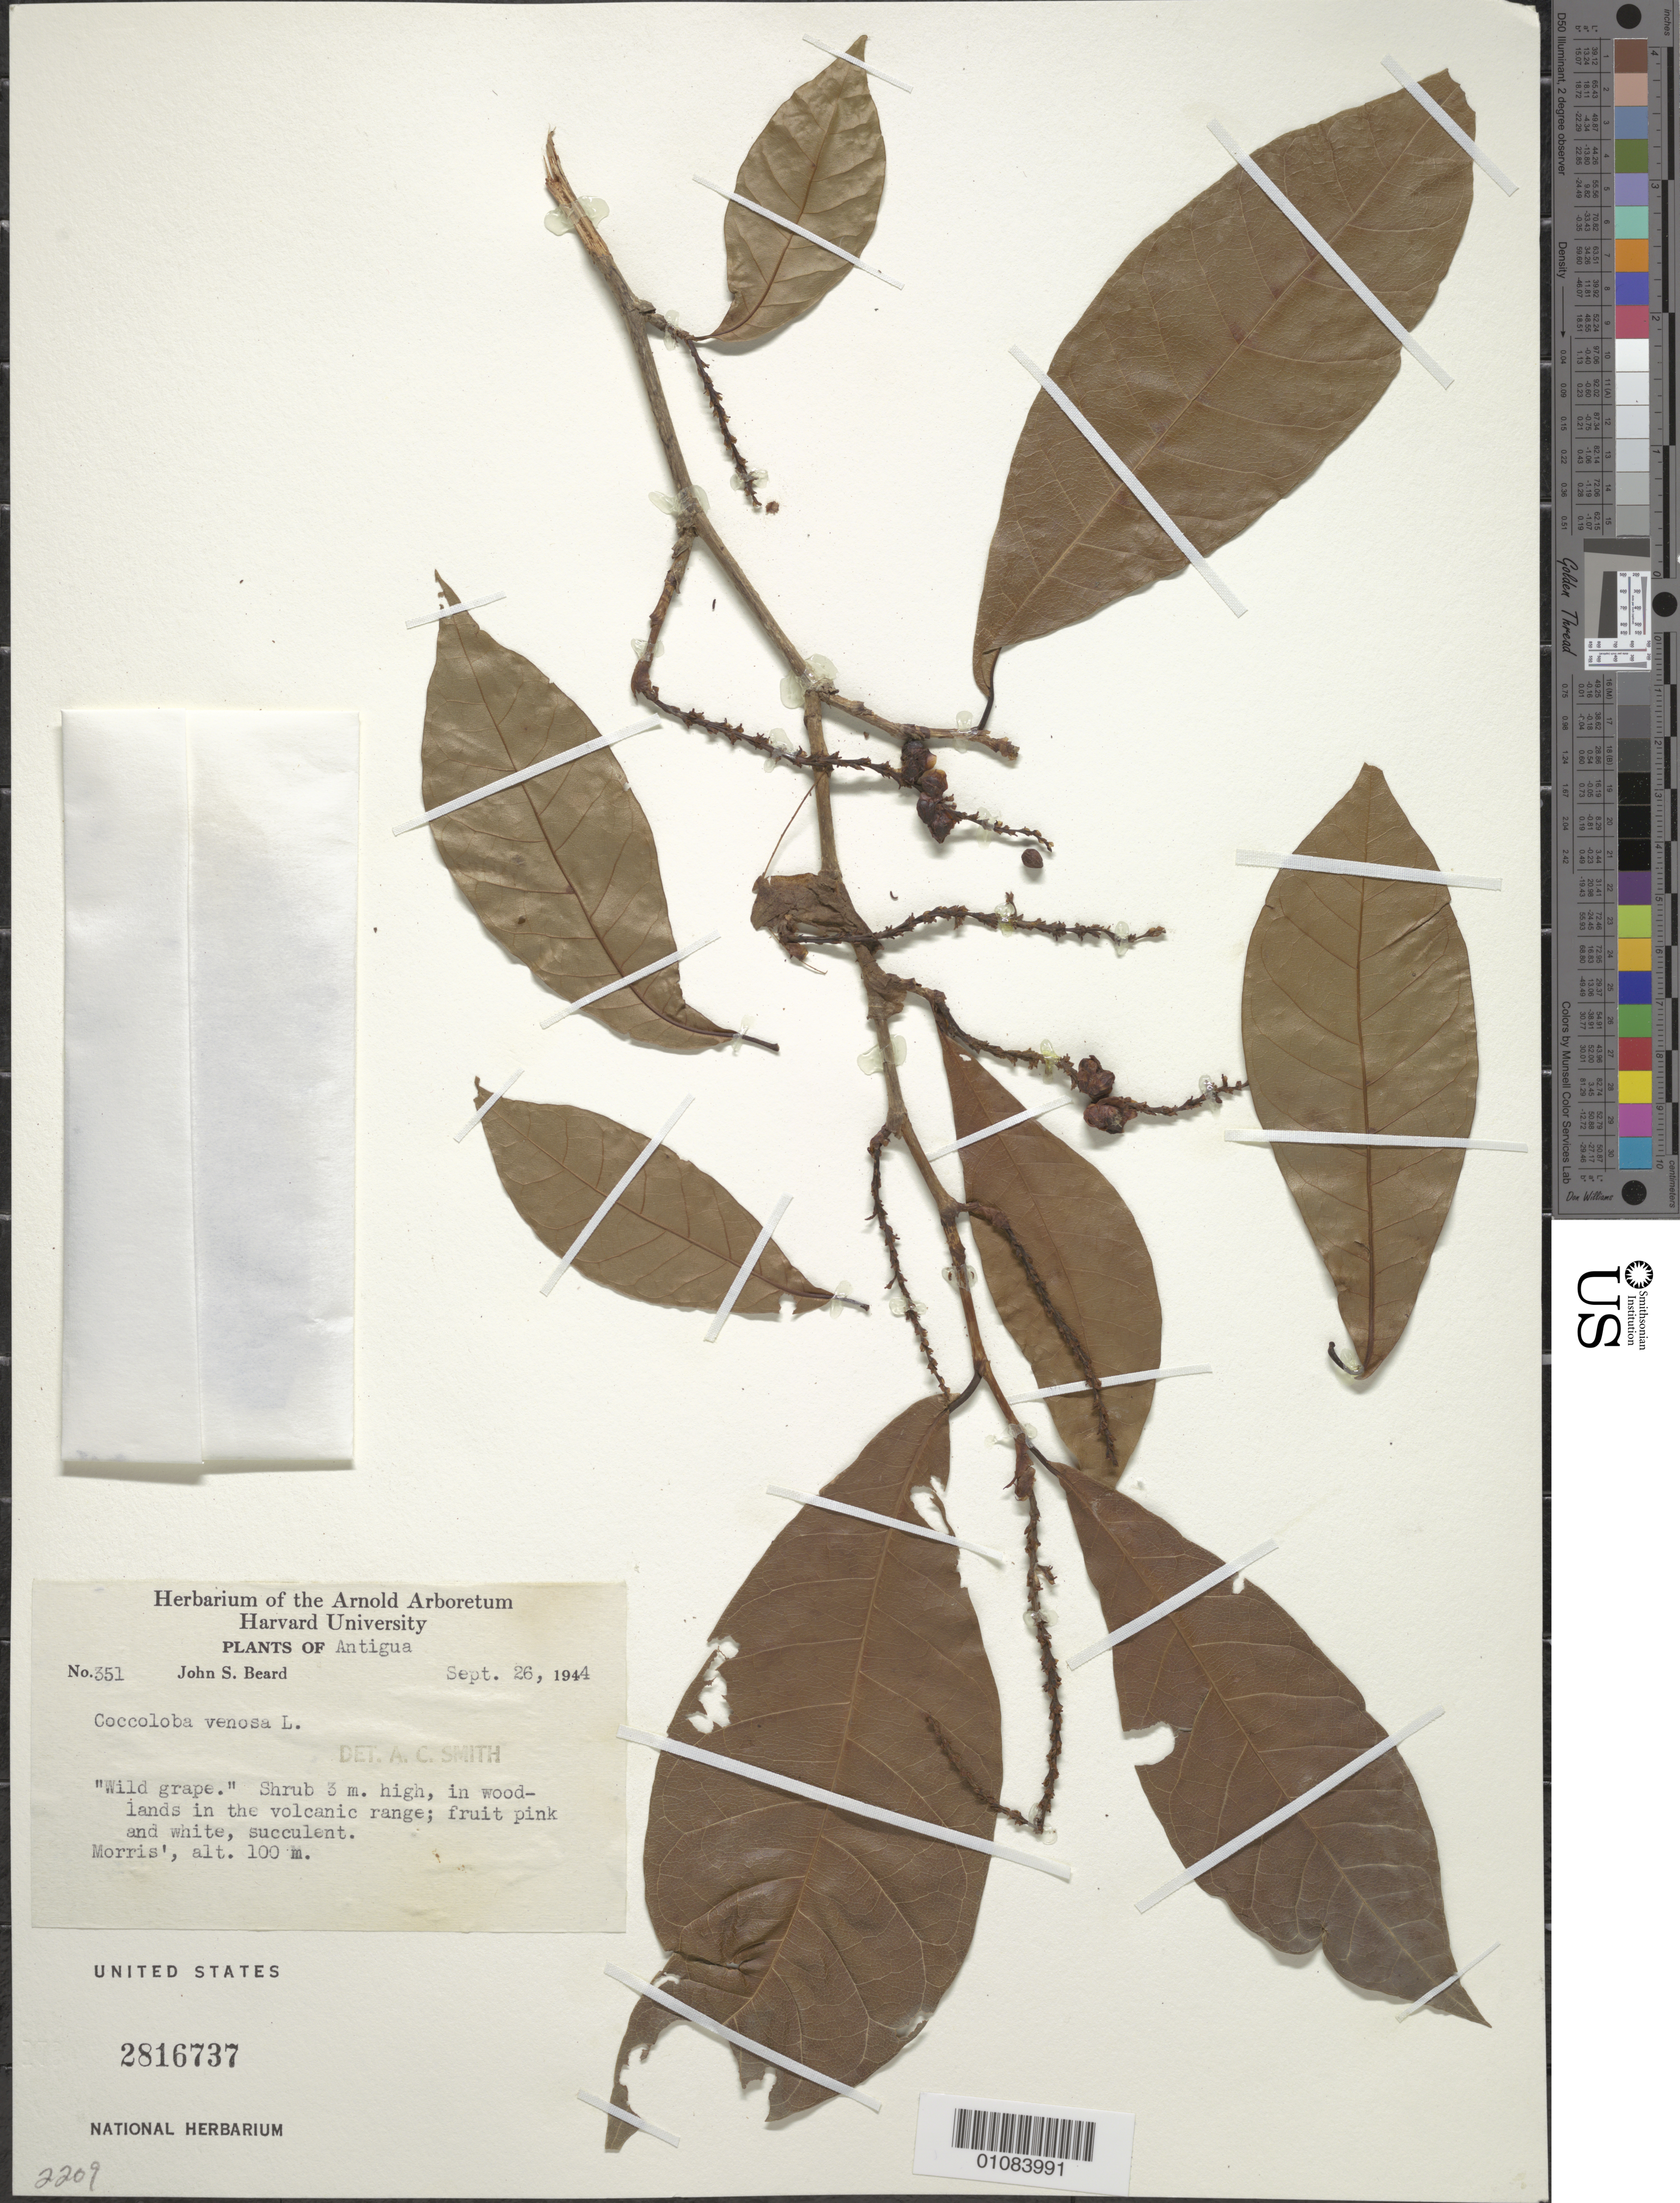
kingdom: Plantae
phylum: Tracheophyta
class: Magnoliopsida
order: Caryophyllales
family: Polygonaceae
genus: Coccoloba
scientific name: Coccoloba venosa var. venosa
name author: L.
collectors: J. Beard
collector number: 351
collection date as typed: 26 Sep 1944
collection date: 1944-09-26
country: Antigua and Barbuda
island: Antigua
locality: Antigua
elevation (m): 100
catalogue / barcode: US 2816737